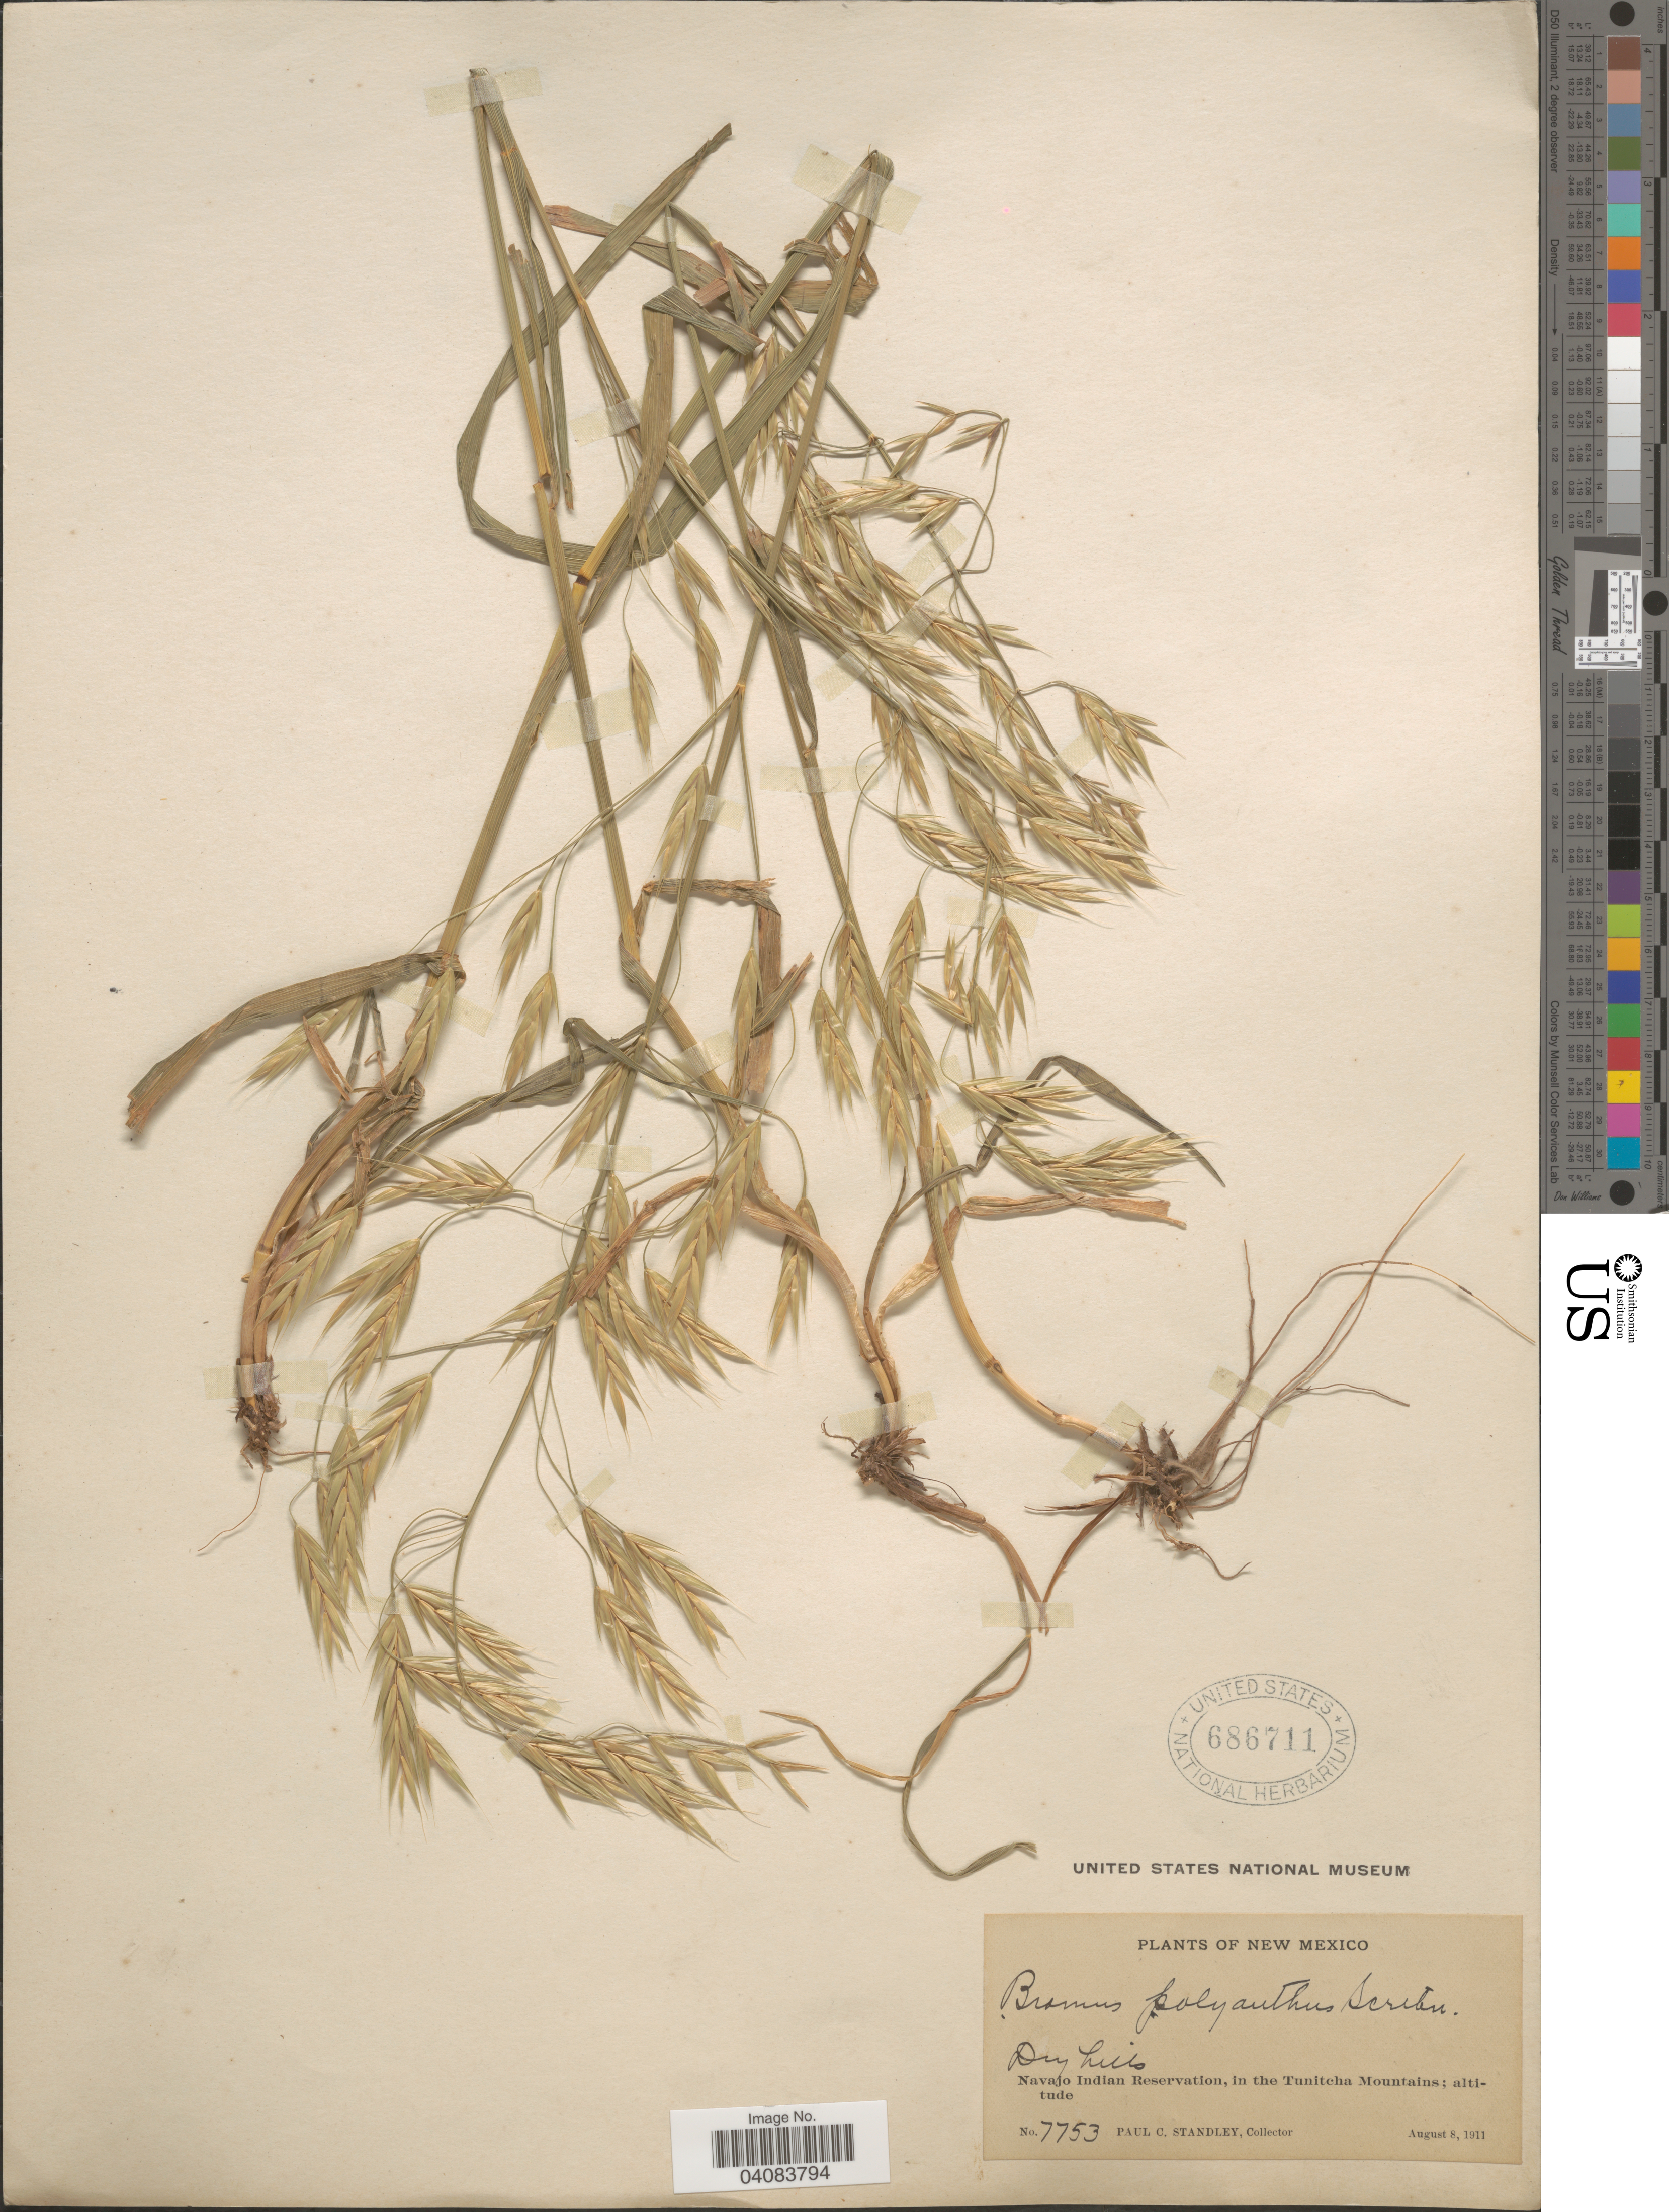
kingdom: Plantae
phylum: Tracheophyta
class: Liliopsida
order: Poales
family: Poaceae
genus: Bromus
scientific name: Bromus polyanthus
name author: Scribn. ex Shear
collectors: P. C. Standley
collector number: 7753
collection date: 1911-08-08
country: United States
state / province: New Mexico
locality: Dry hills. Navajo Indian Reservation, in the Tunitcha Mountains.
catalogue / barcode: US 686711